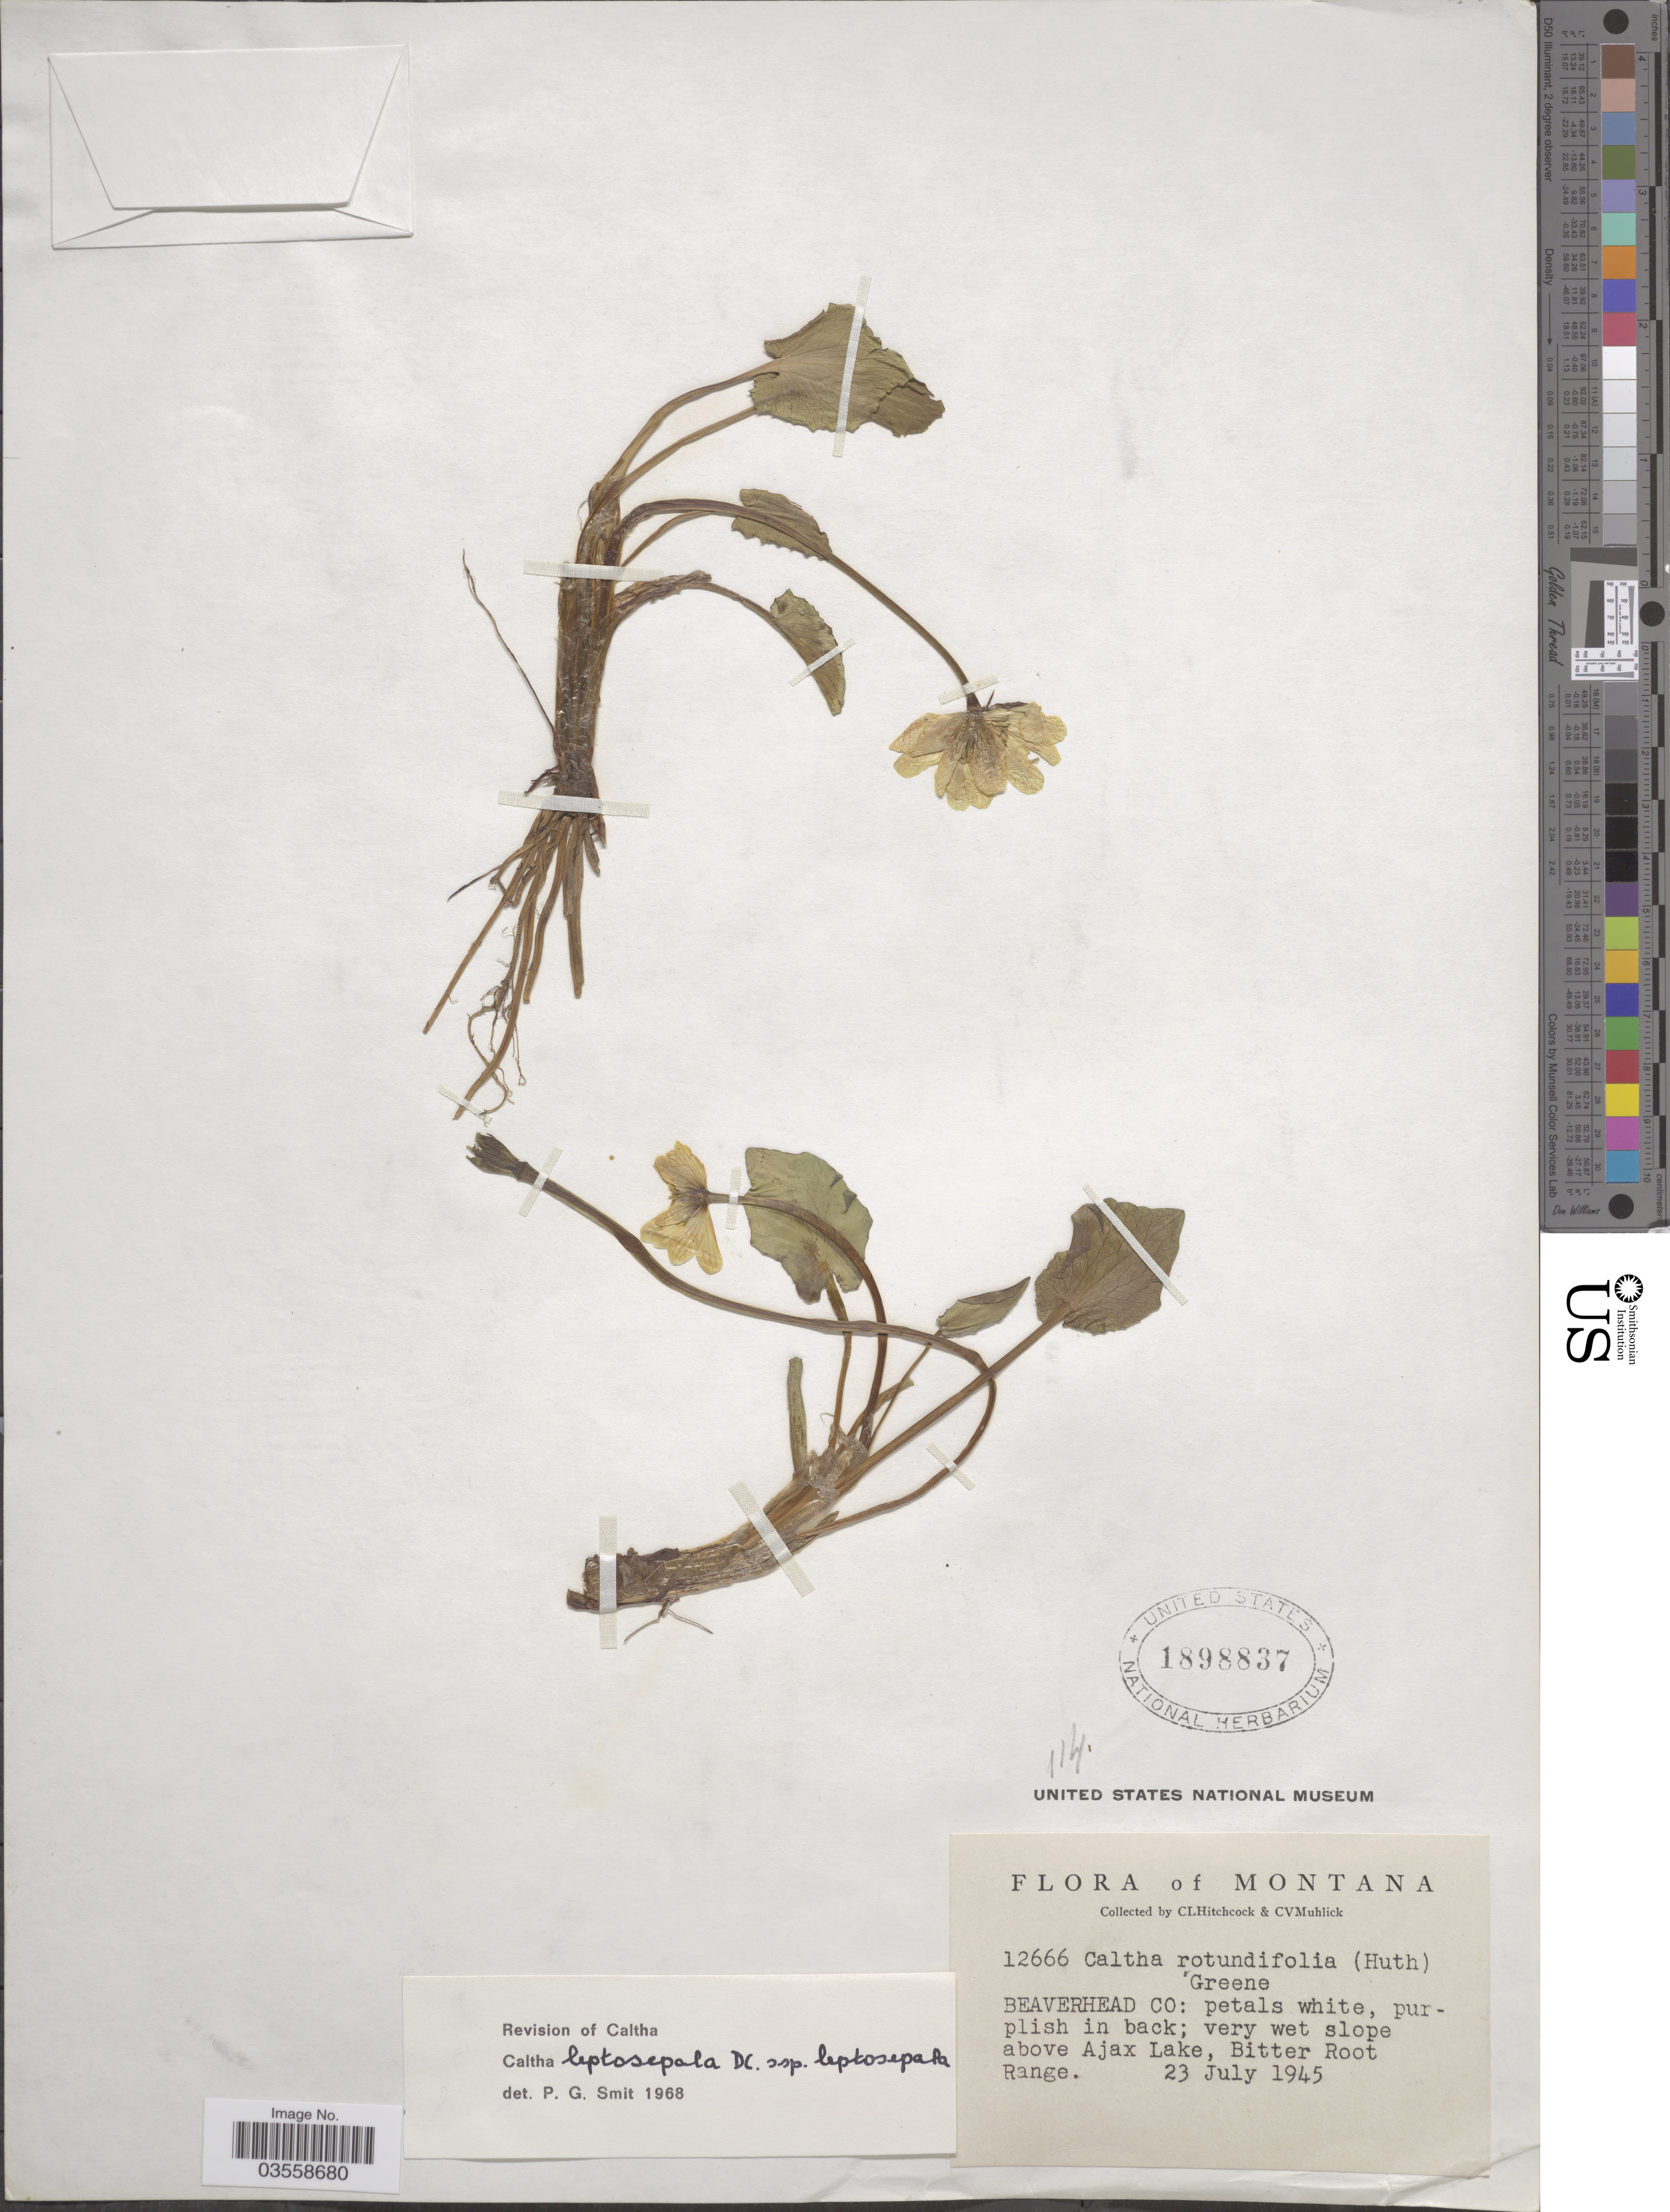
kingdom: Plantae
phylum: Tracheophyta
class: Magnoliopsida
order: Ranunculales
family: Ranunculaceae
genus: Caltha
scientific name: Caltha leptosepala subsp. leptosepala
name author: DC.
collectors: C. L. Hitchcock & C. V. Muhlick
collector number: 12666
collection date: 1945-07-23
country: United States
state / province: Montana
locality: Beaverhead Co: Above Ajax Lake, Bitter Root Range.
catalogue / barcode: US 1898837